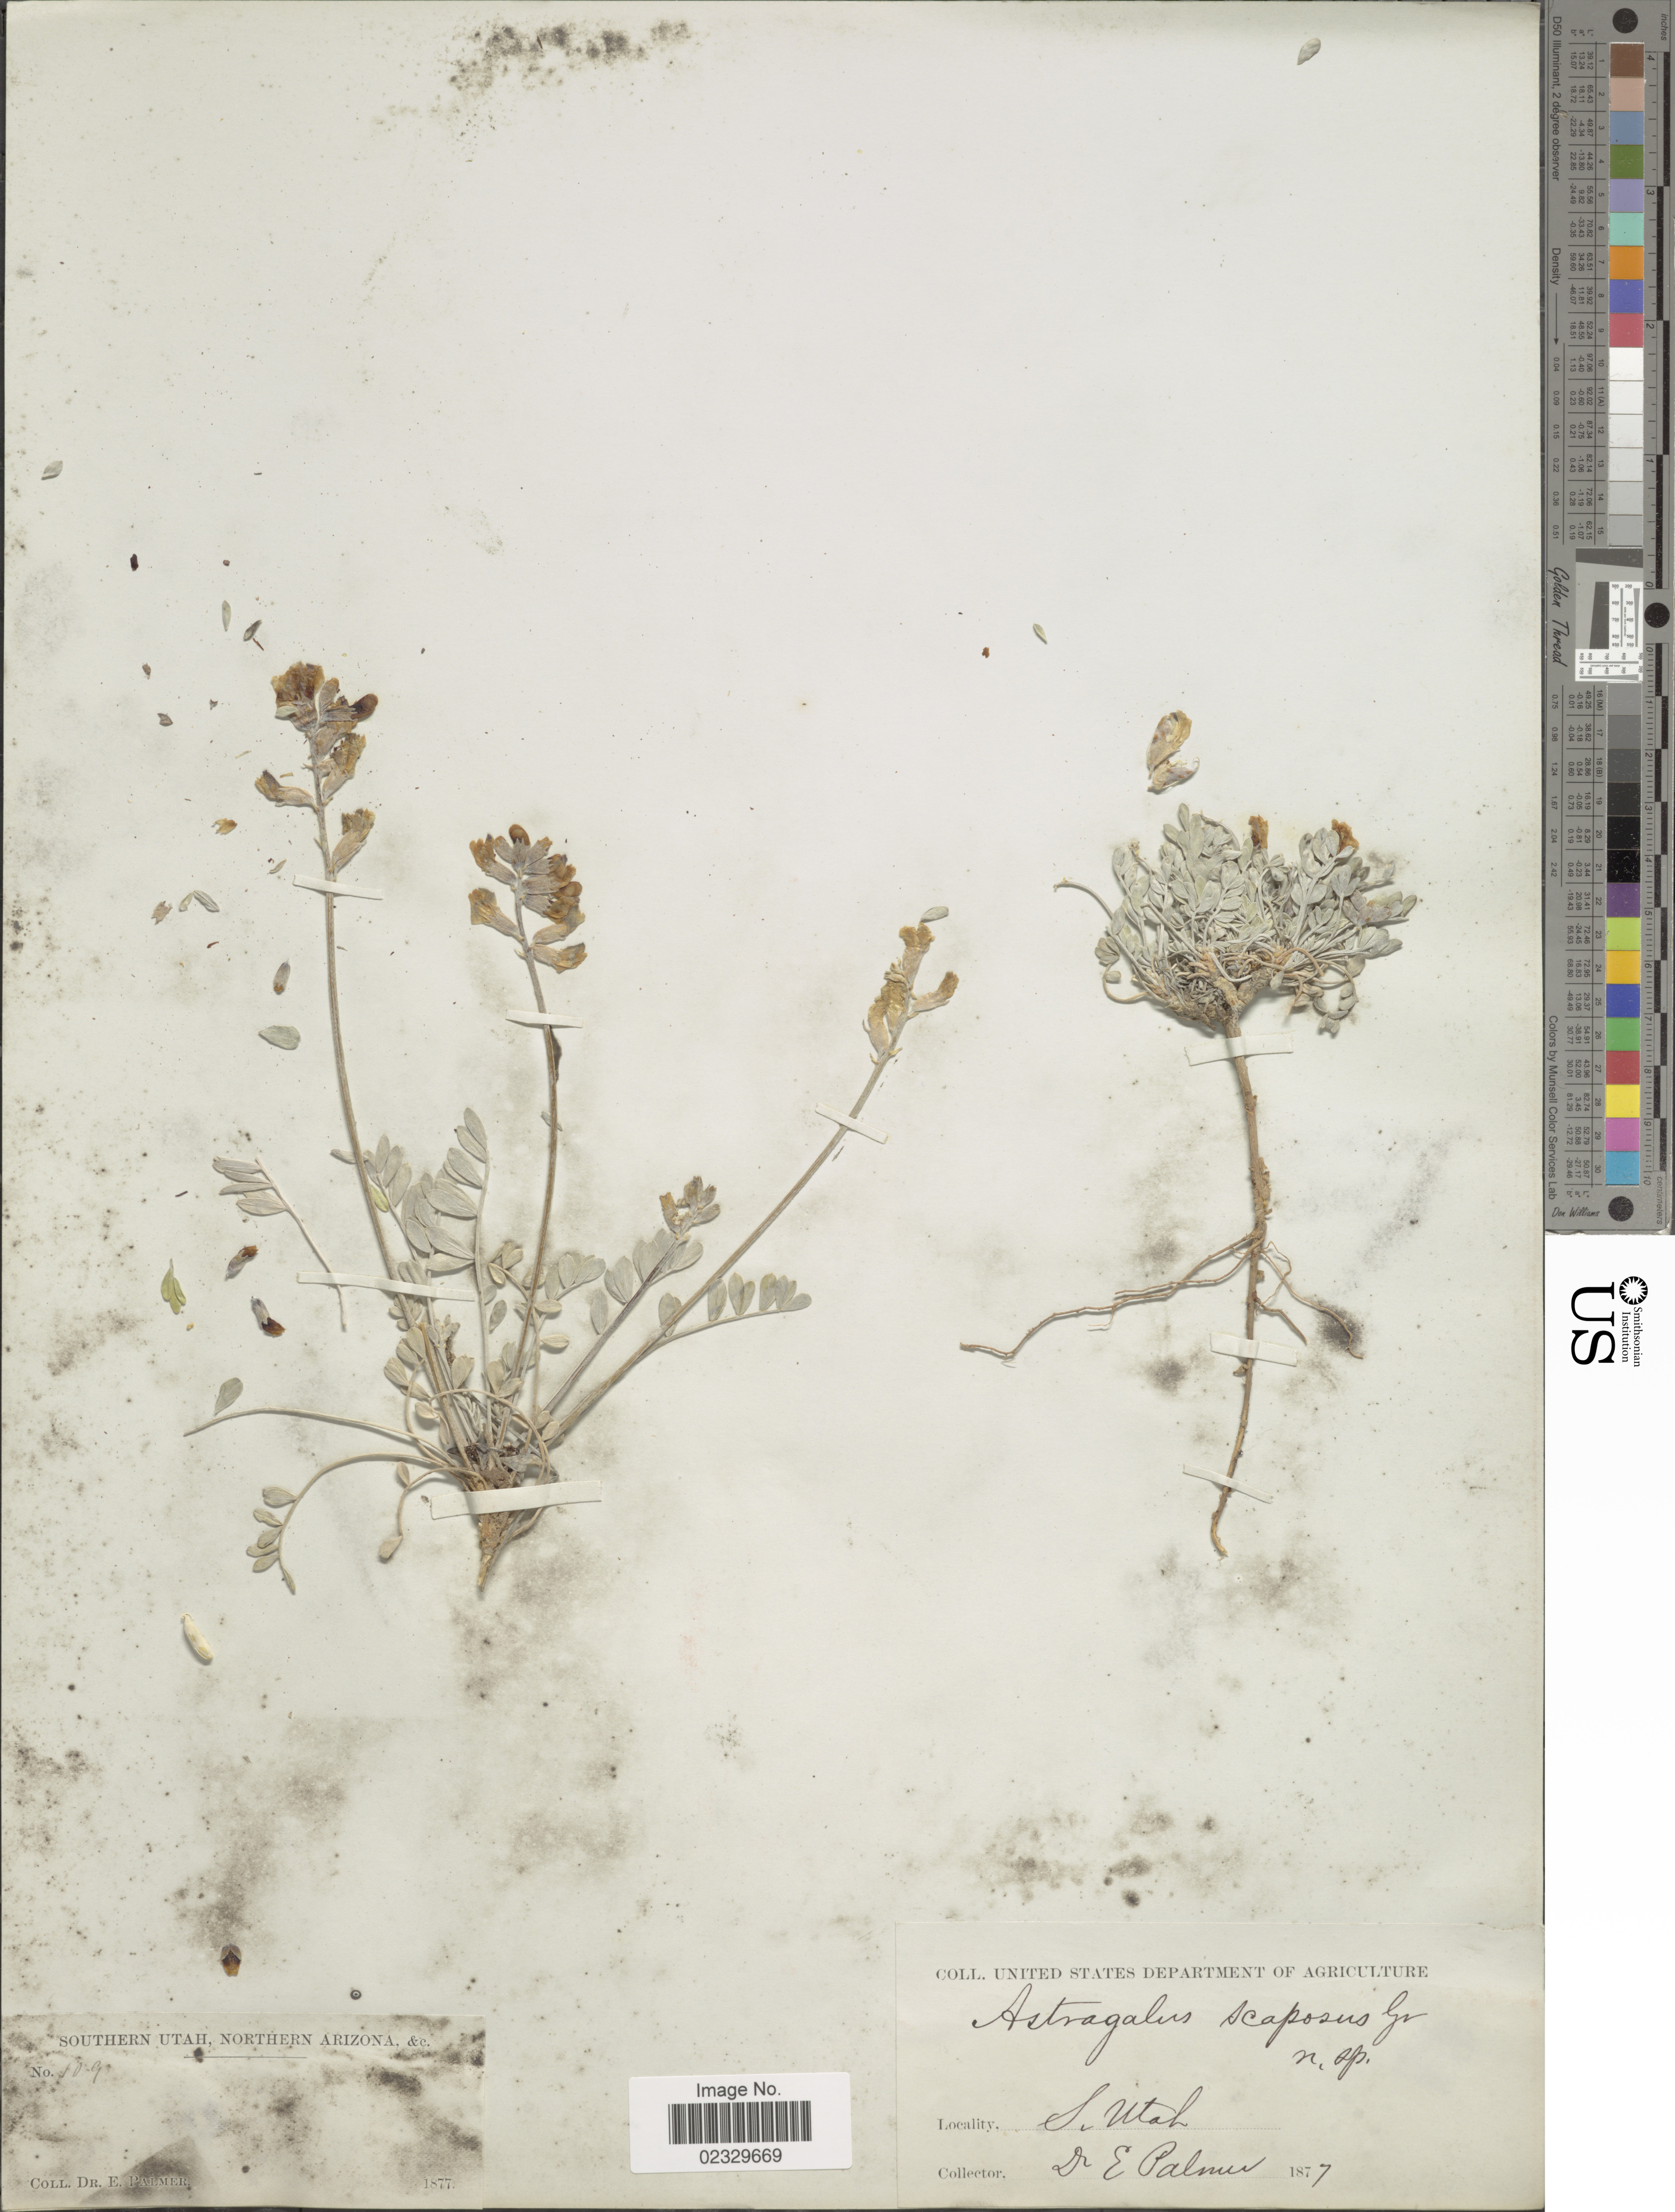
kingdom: Plantae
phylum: Tracheophyta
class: Magnoliopsida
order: Fabales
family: Fabaceae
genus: Astragalus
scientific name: Astragalus calycosus var. scaposus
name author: (A. Gray) M.E. Jones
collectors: E. Palmer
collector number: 809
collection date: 1877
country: United States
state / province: Utah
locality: S. Utah